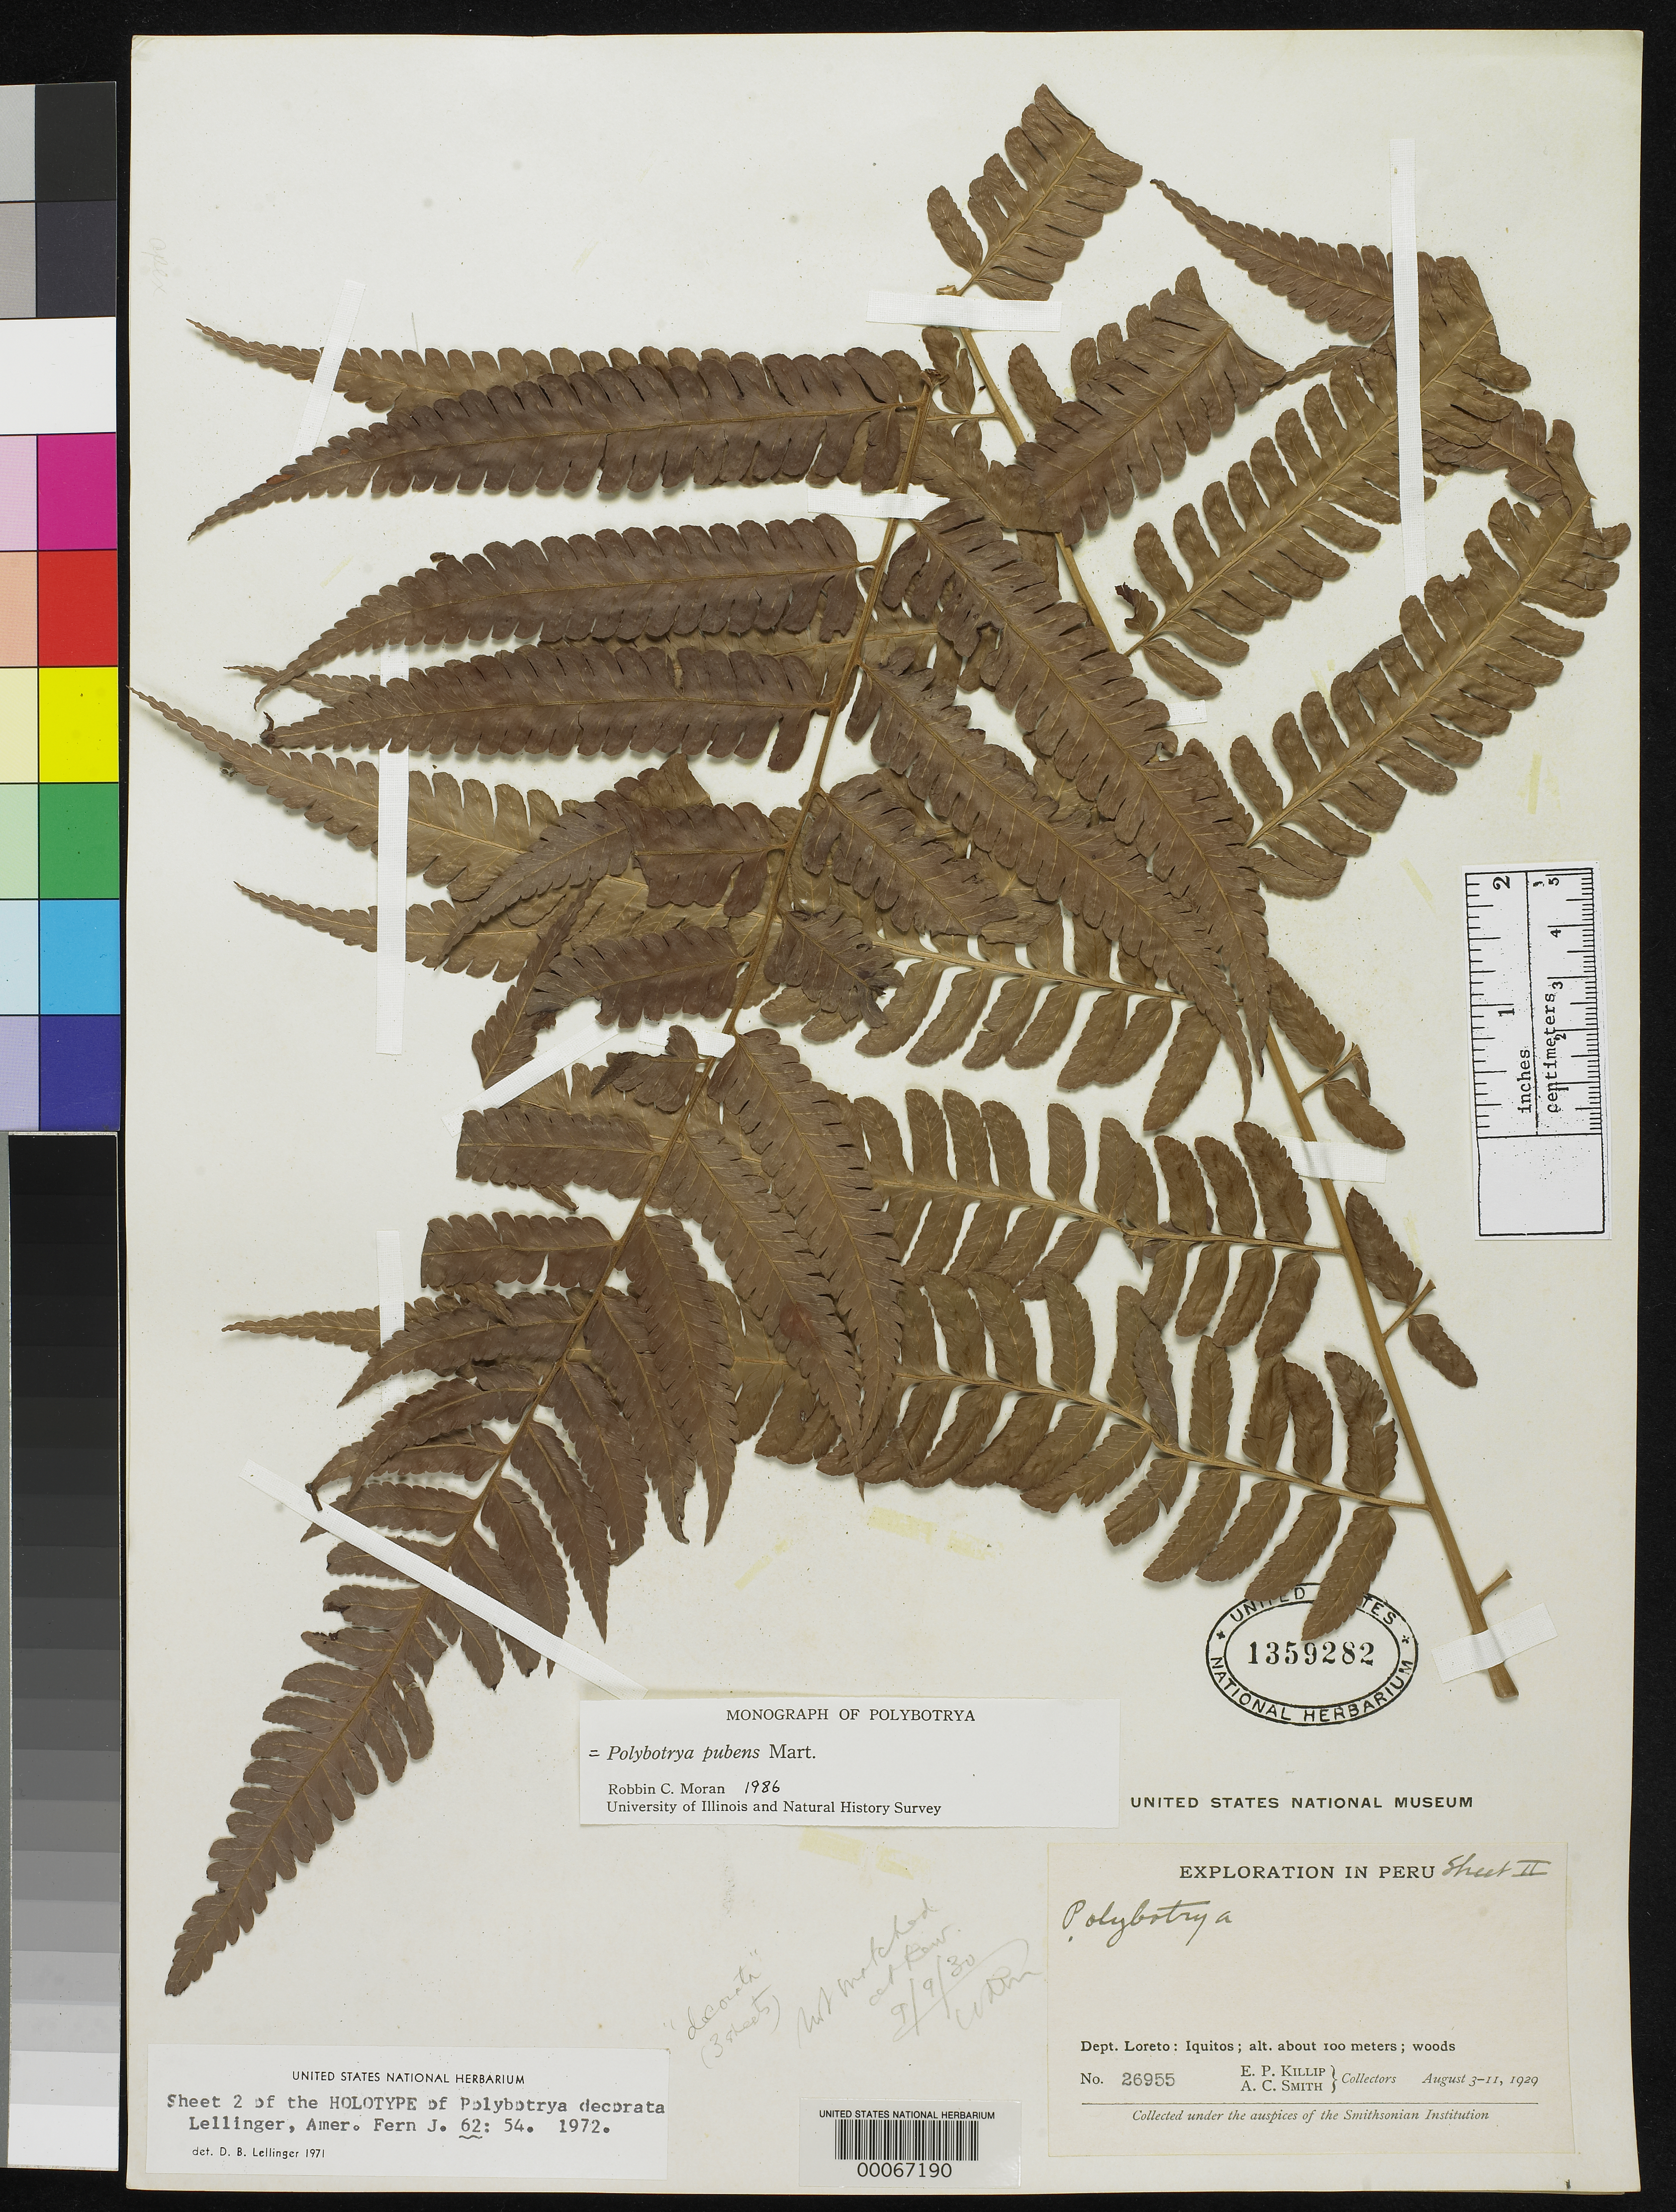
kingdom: Plantae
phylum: Tracheophyta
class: Polypodiopsida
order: Polypodiales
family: Dryopteridaceae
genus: Polybotrya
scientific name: Polybotrya decorata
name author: Lellinger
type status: Holotype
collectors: E. P. Killip & A. C. Smith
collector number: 26955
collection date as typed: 03 Aug 1929 to 11 Aug 1929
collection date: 1929-08-03/1929-08-11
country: Peru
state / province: Loreto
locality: Iquitos.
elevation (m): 100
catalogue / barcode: US 1359282